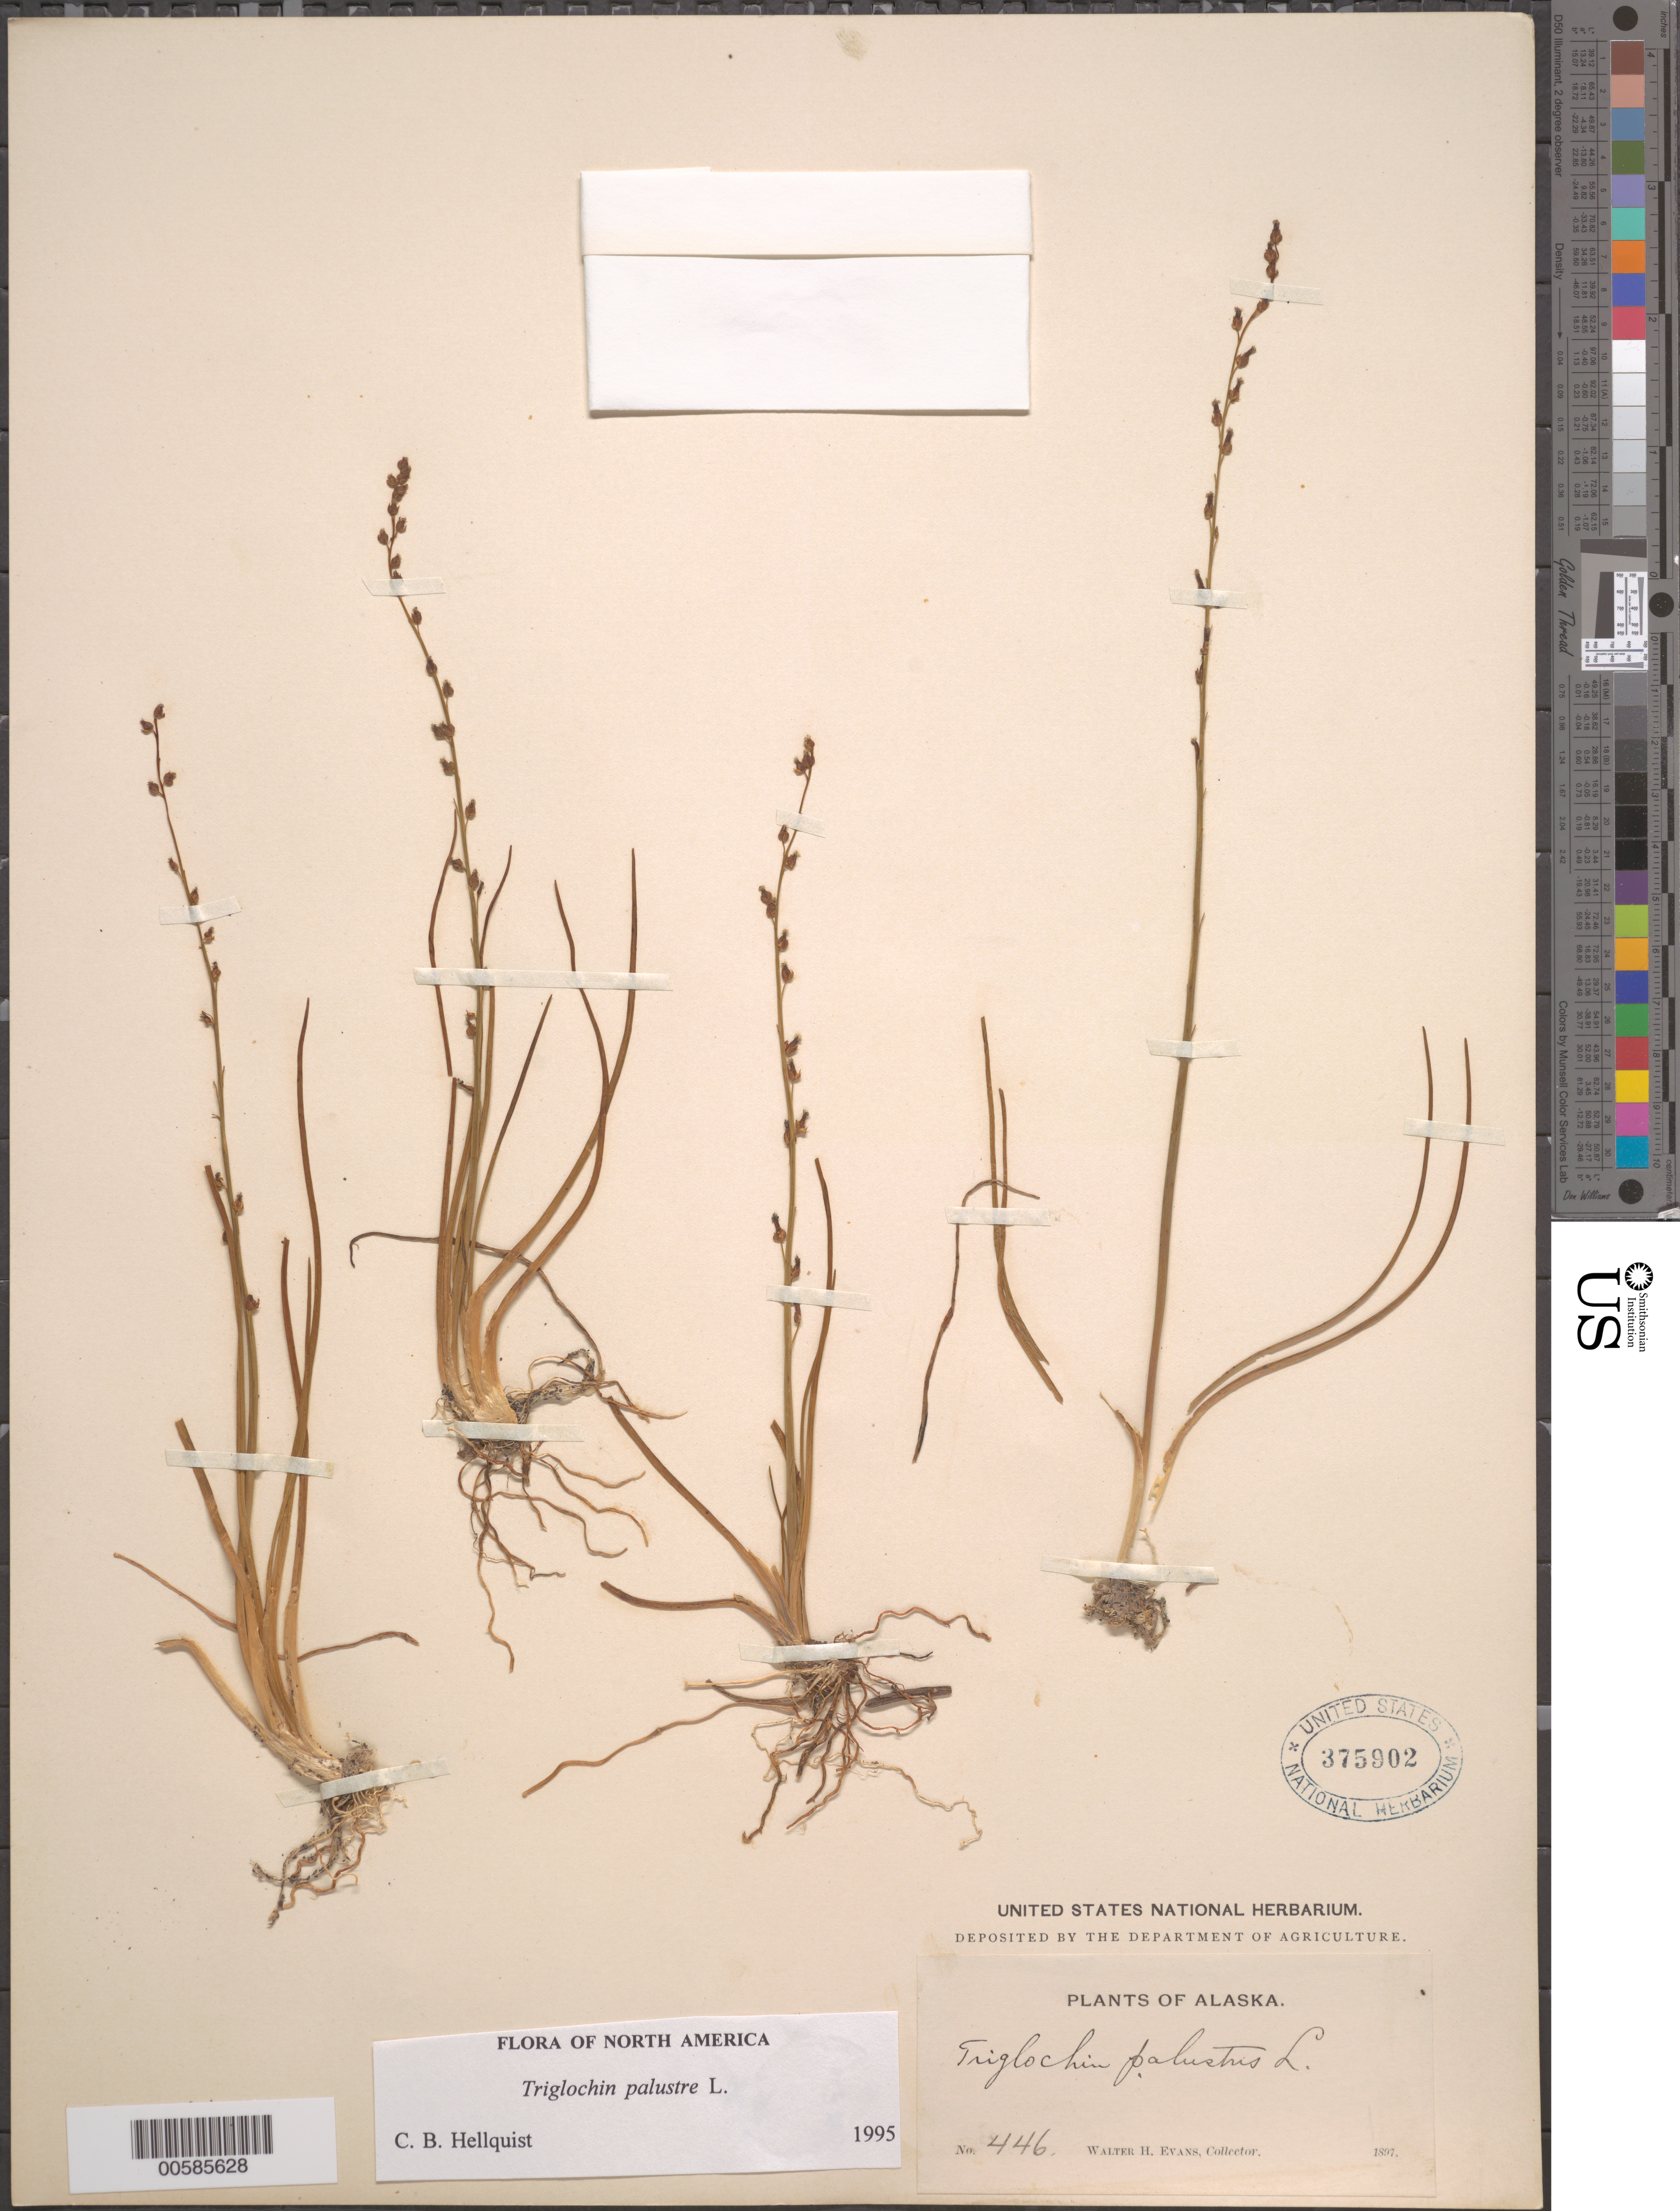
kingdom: Plantae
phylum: Tracheophyta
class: Liliopsida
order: Alismatales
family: Juncaginaceae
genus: Triglochin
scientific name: Triglochin palustris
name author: L.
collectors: W. H. Evans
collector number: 446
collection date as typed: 1897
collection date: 1897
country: United States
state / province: Alaska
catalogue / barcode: US 375902